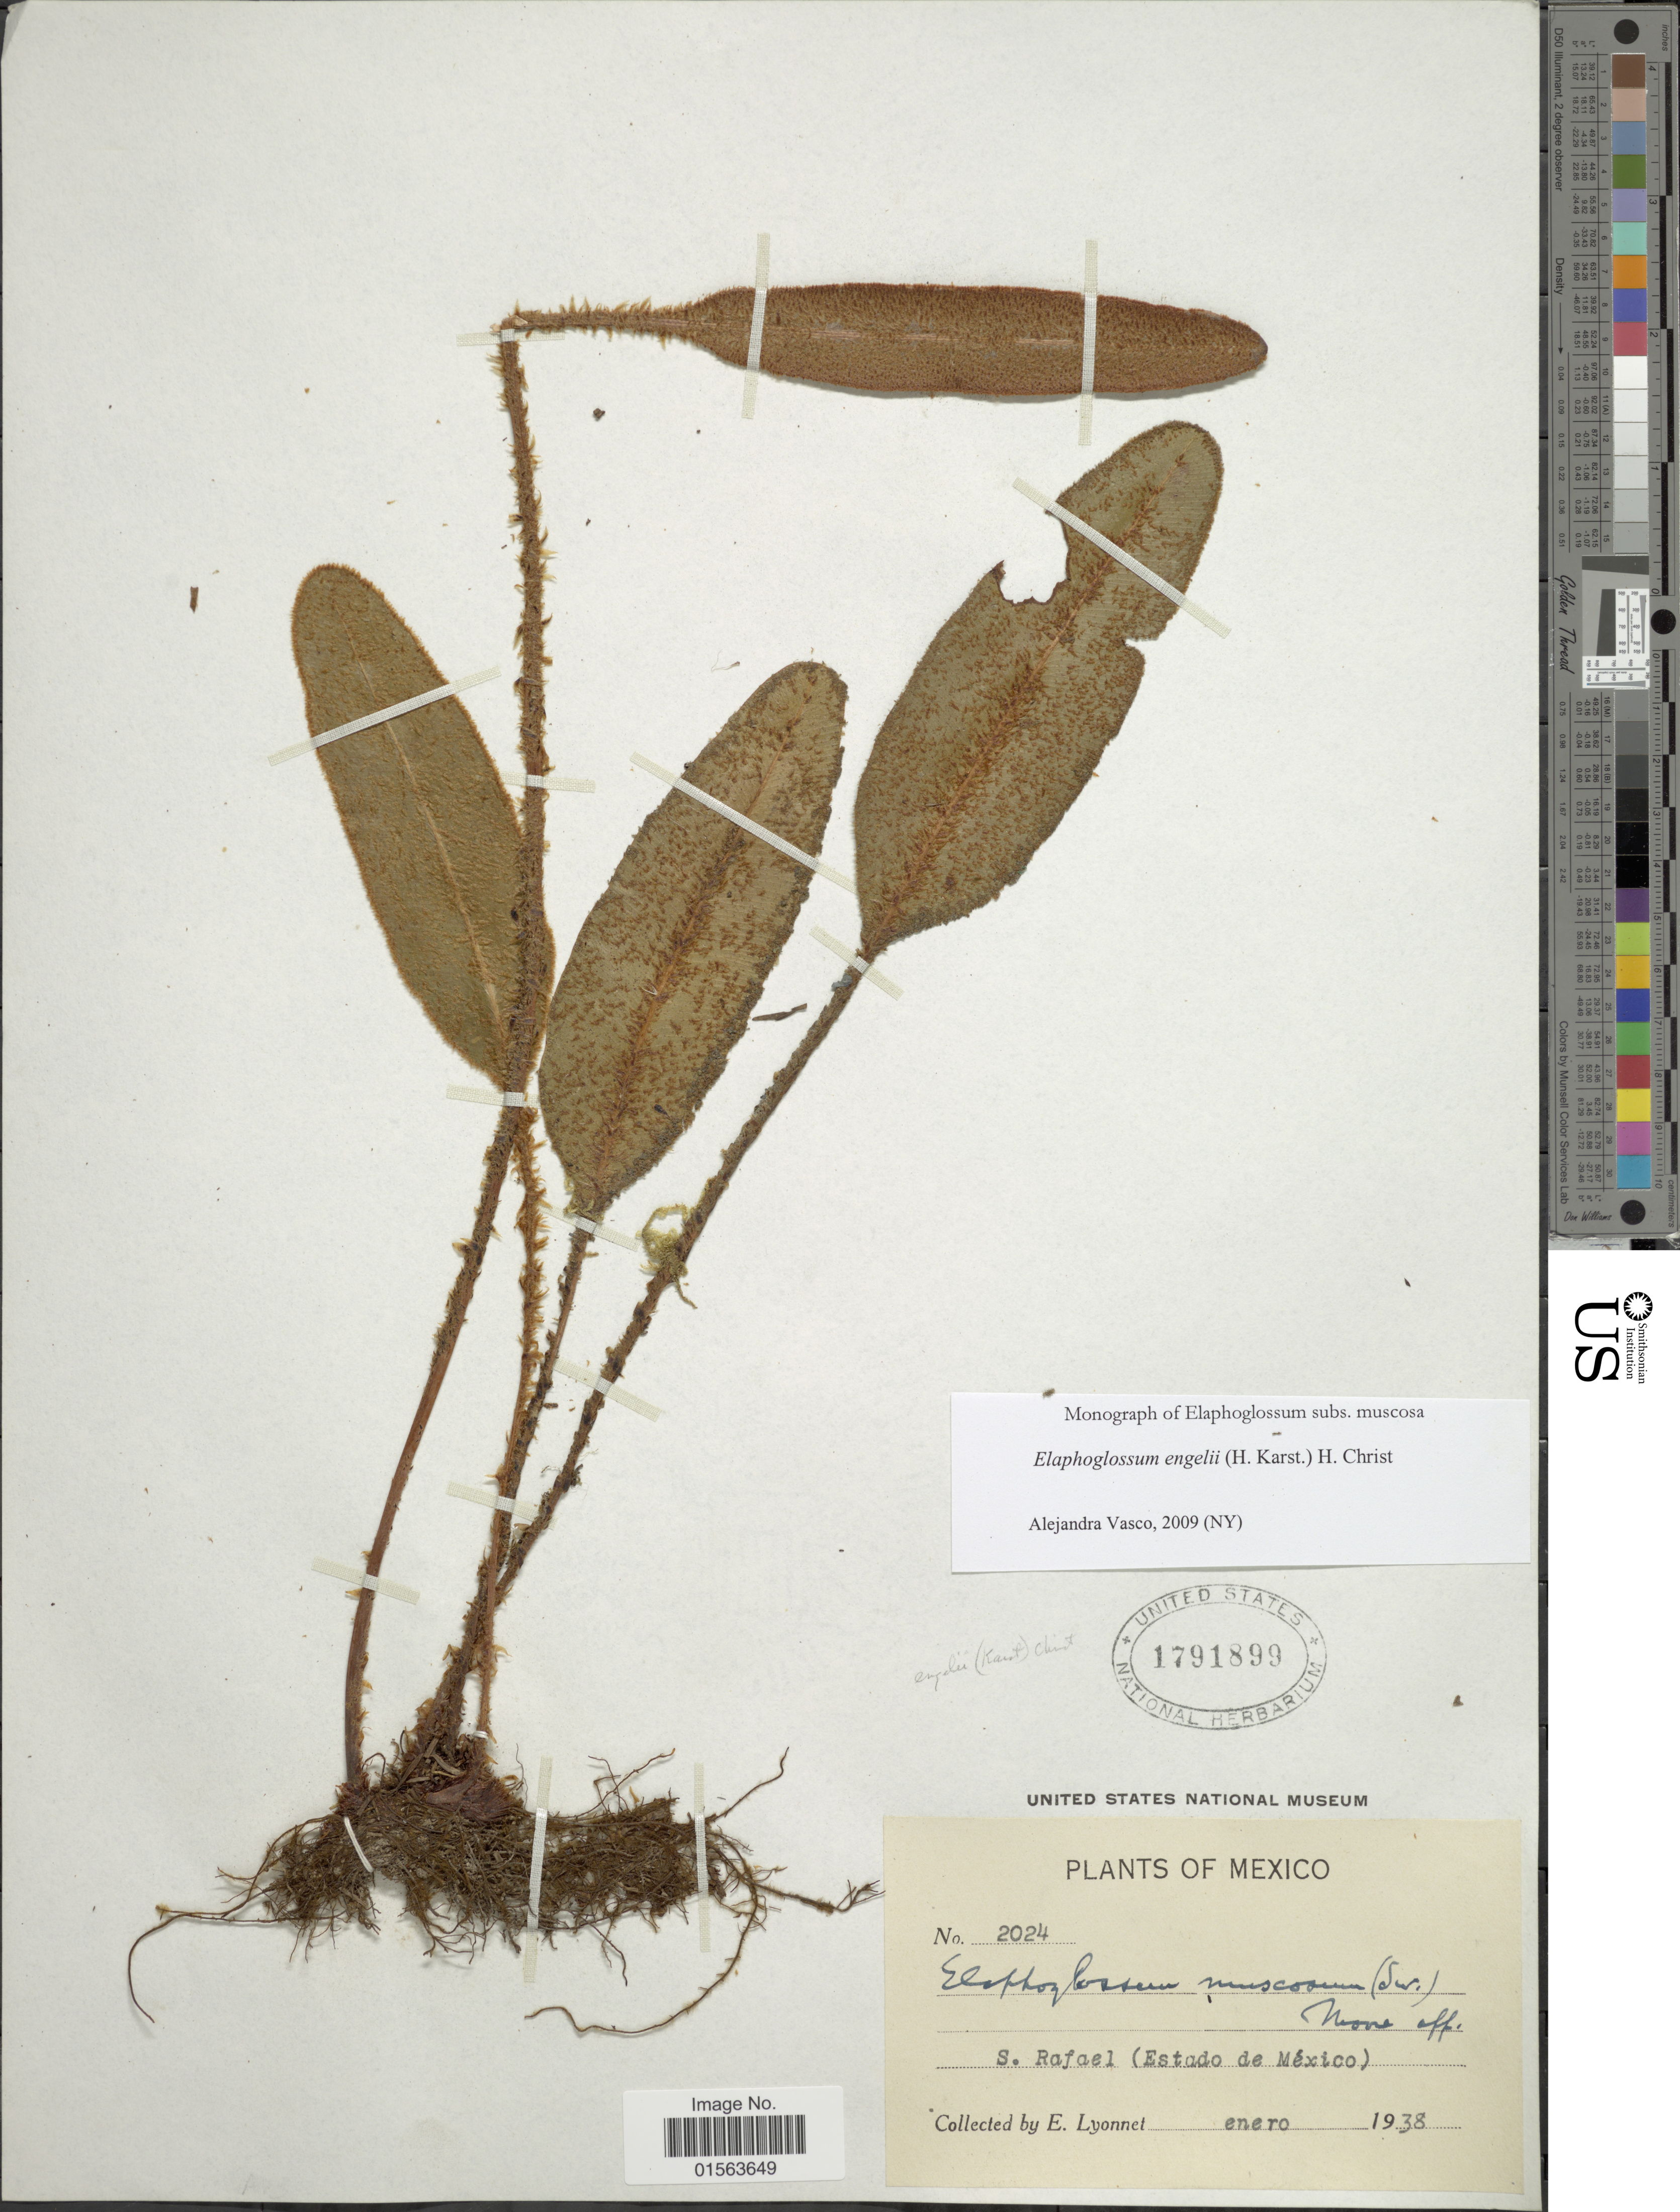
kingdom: Plantae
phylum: Tracheophyta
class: Polypodiopsida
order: Polypodiales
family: Dryopteridaceae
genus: Elaphoglossum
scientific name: Elaphoglossum engelii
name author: (H. Karst.) Christ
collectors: E. Lyonnet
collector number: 2024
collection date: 1938-01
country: Mexico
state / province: México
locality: S. Rafael (Estado de Mexico)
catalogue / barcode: US 1791899